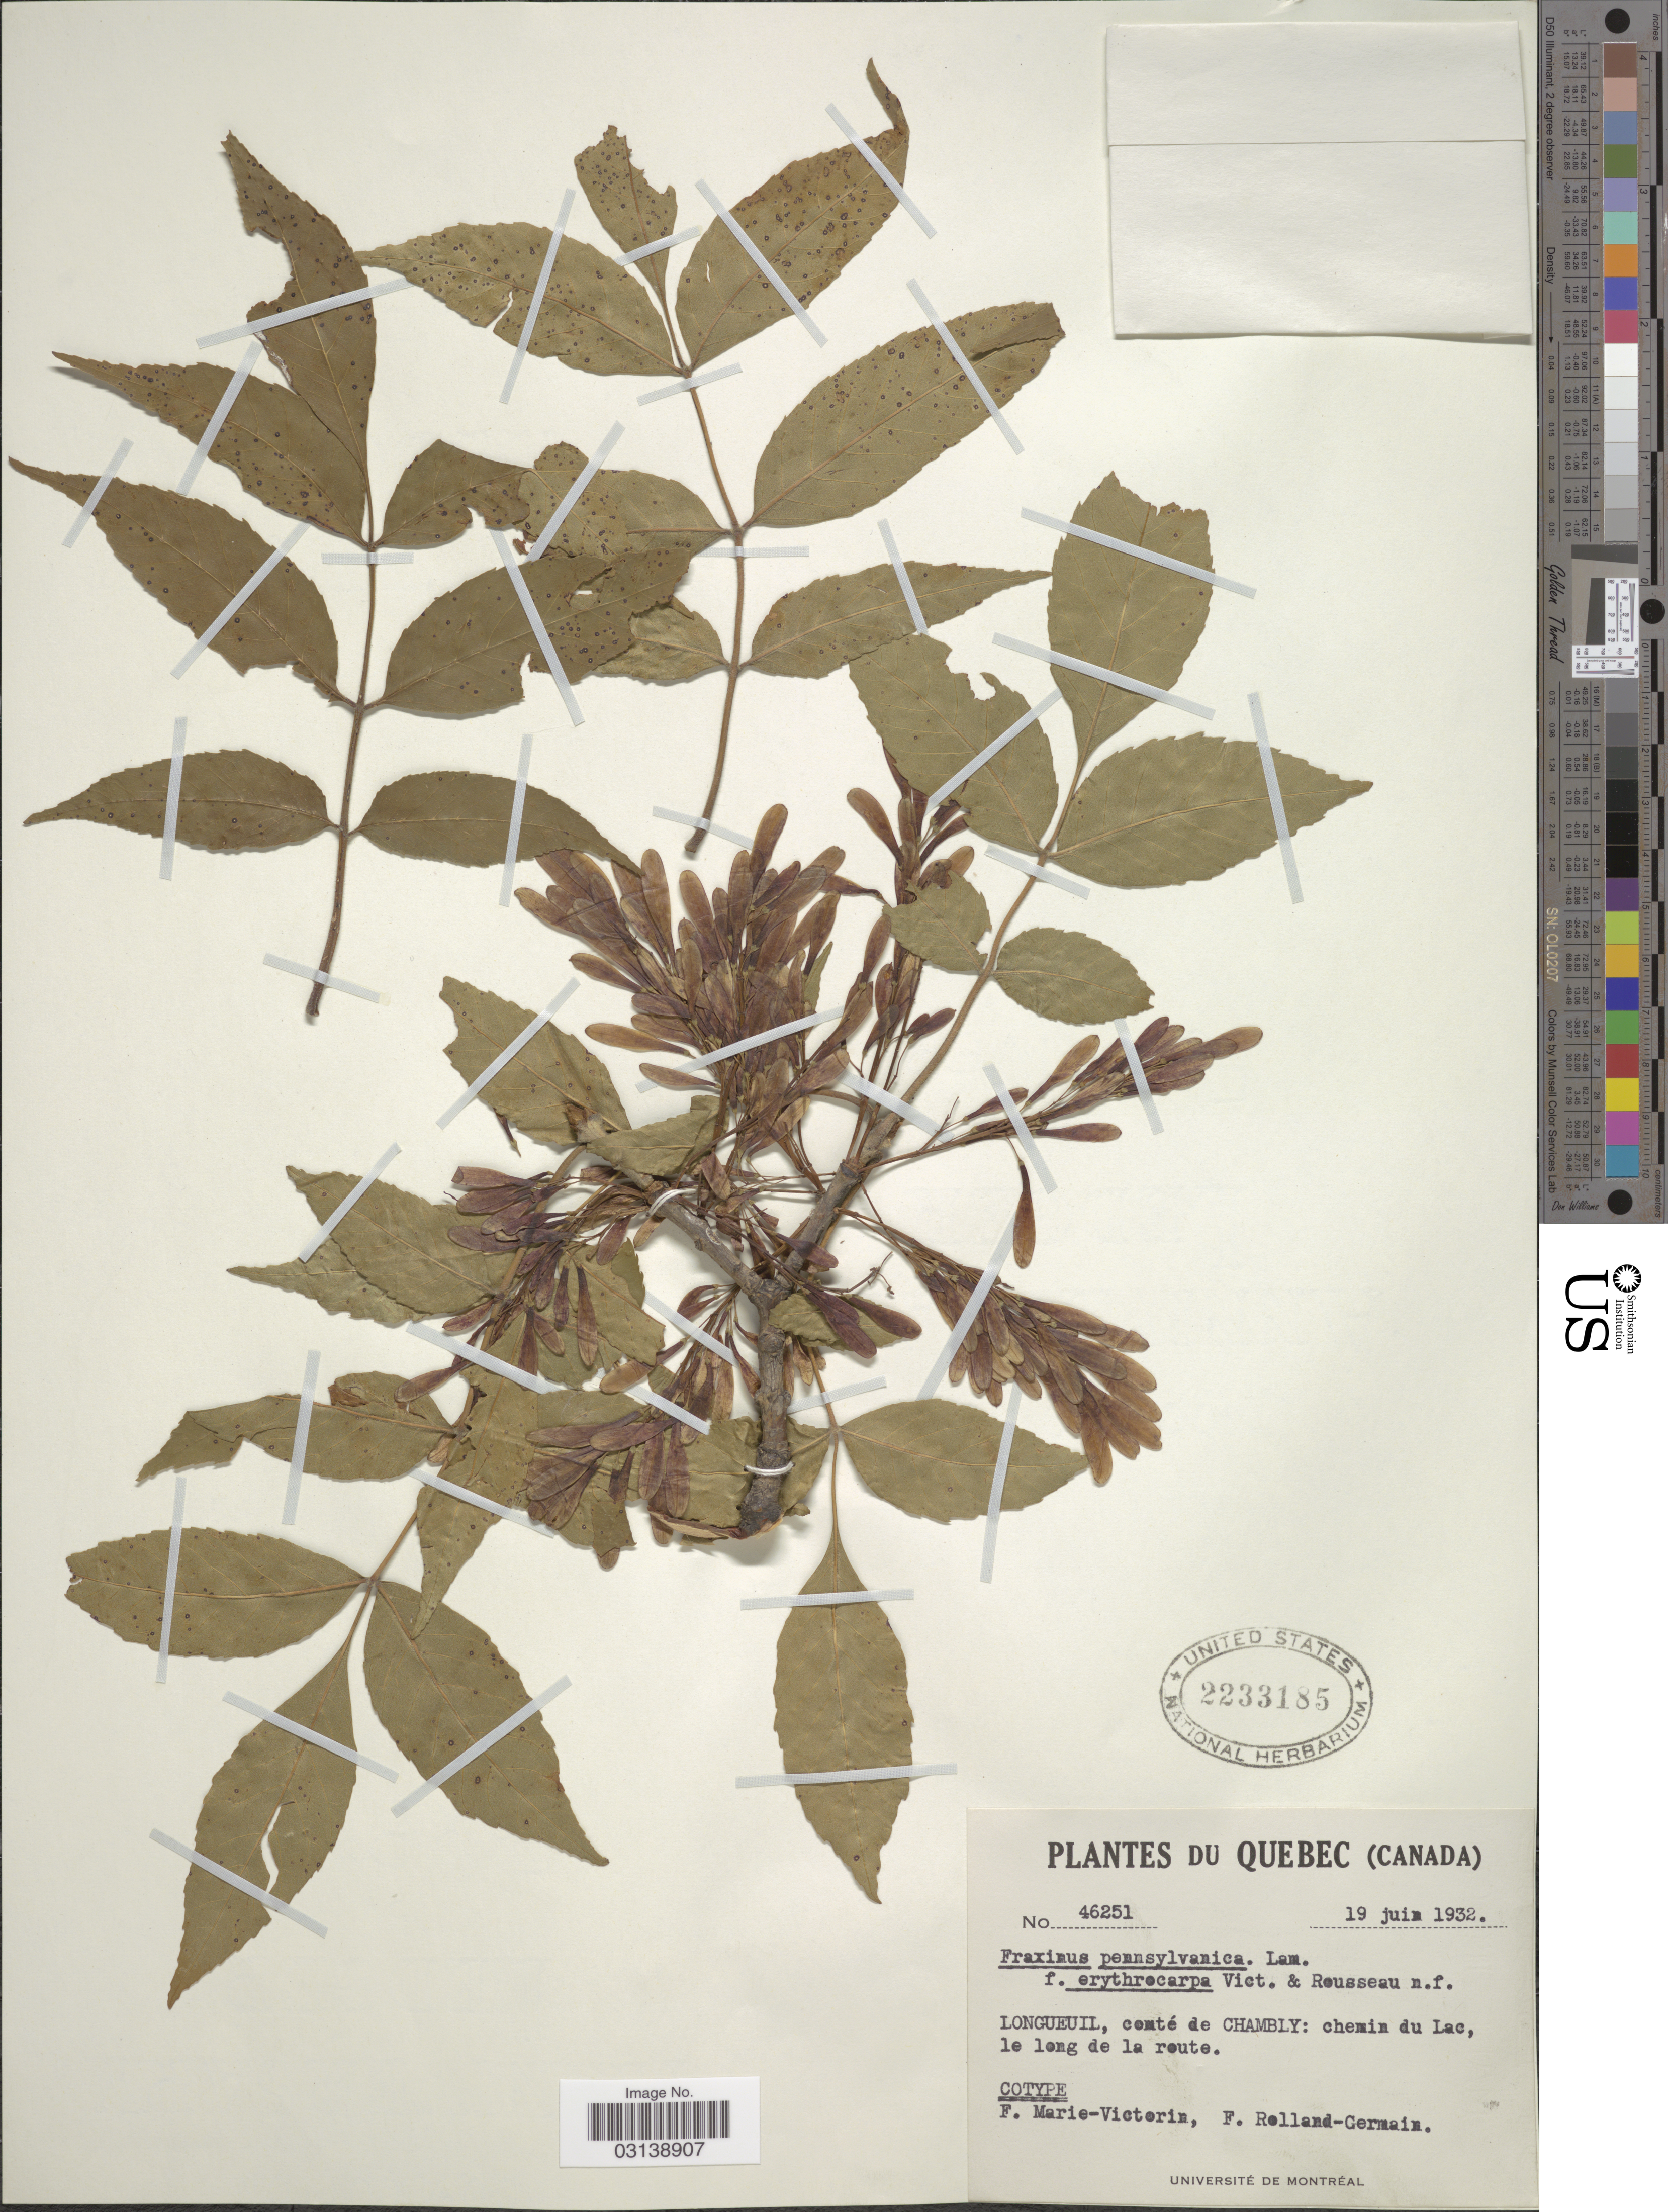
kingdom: Plantae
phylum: Tracheophyta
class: Magnoliopsida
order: Lamiales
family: Oleaceae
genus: Fraxinus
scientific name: Fraxinus pennsylvanica var. campestris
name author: (Britton) F.C. Gates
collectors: F. Marie-Victorin & Rolland-Germain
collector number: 46251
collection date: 1932-06-19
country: Canada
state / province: Quebec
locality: Longueuil, comté de Chambly: chemin du Lac, le long de la route.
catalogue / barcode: US 2233185